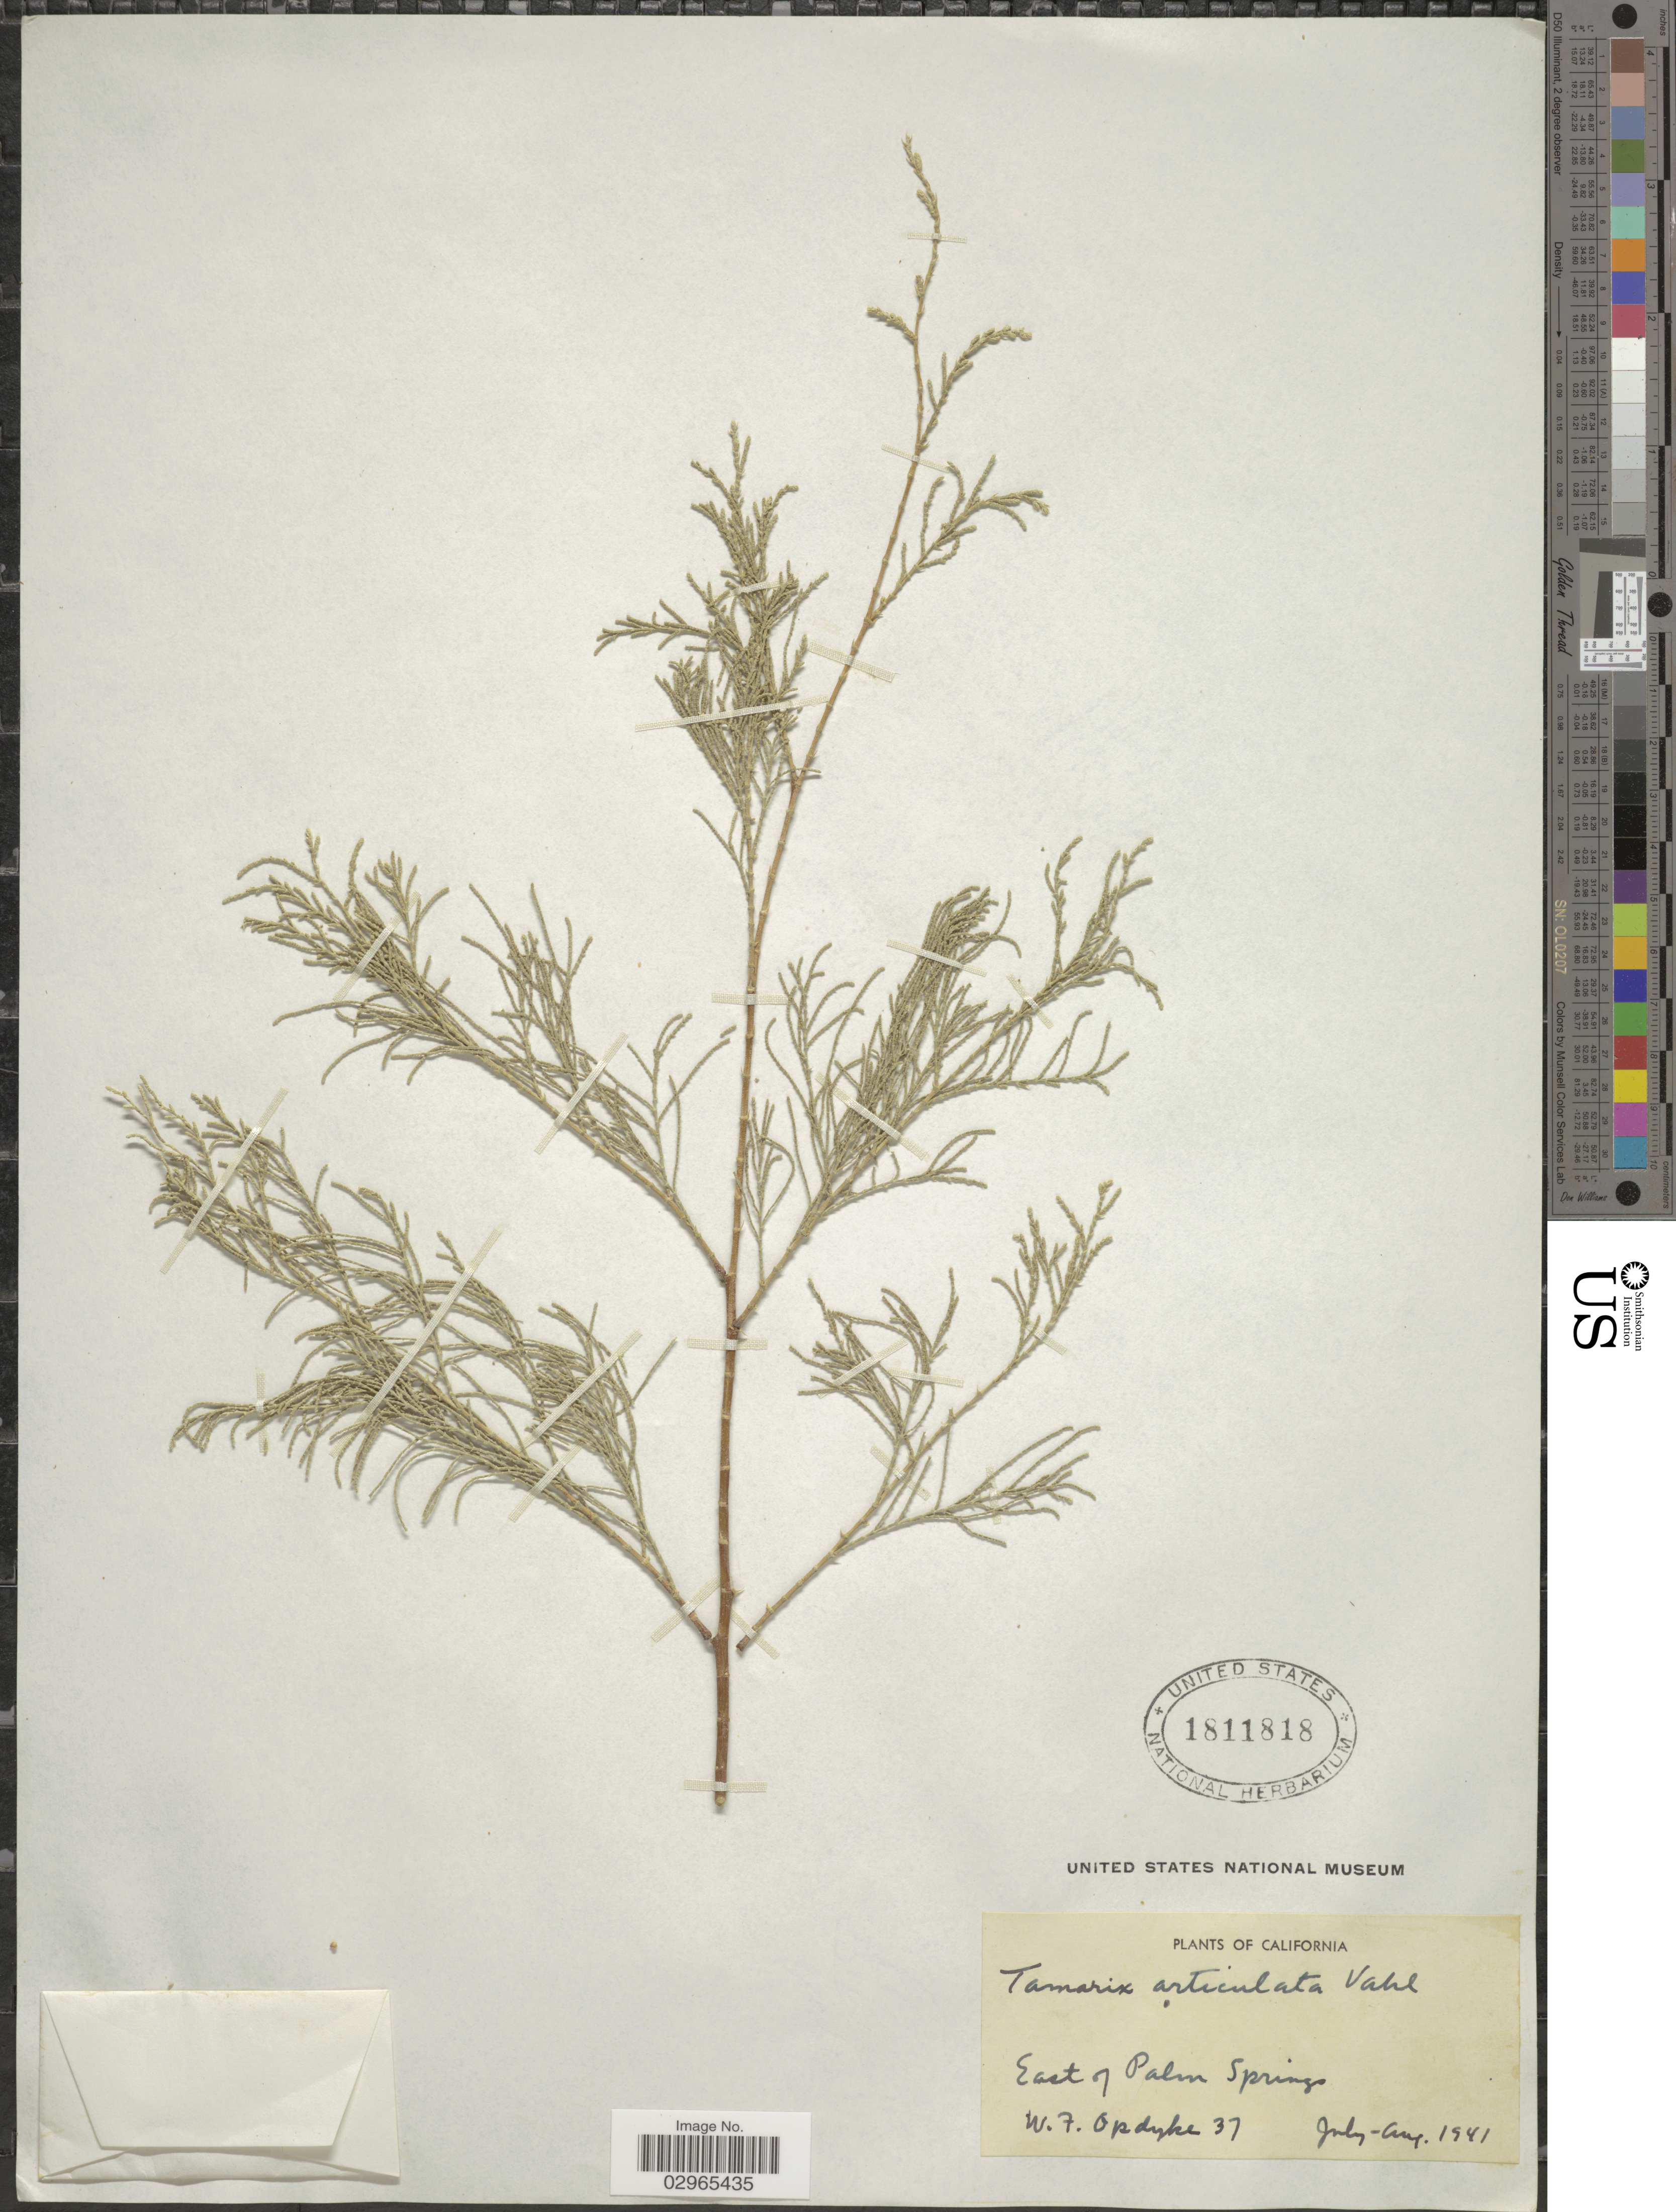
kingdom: Plantae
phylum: Tracheophyta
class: Magnoliopsida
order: Caryophyllales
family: Tamaricaceae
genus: Tamarix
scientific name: Tamarix aphylla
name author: (L.) H. Karst.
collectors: W. Opdyke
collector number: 37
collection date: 1941-07/1941-08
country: United States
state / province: California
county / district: Riverside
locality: East of Palm Springs.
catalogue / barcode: US 1811818